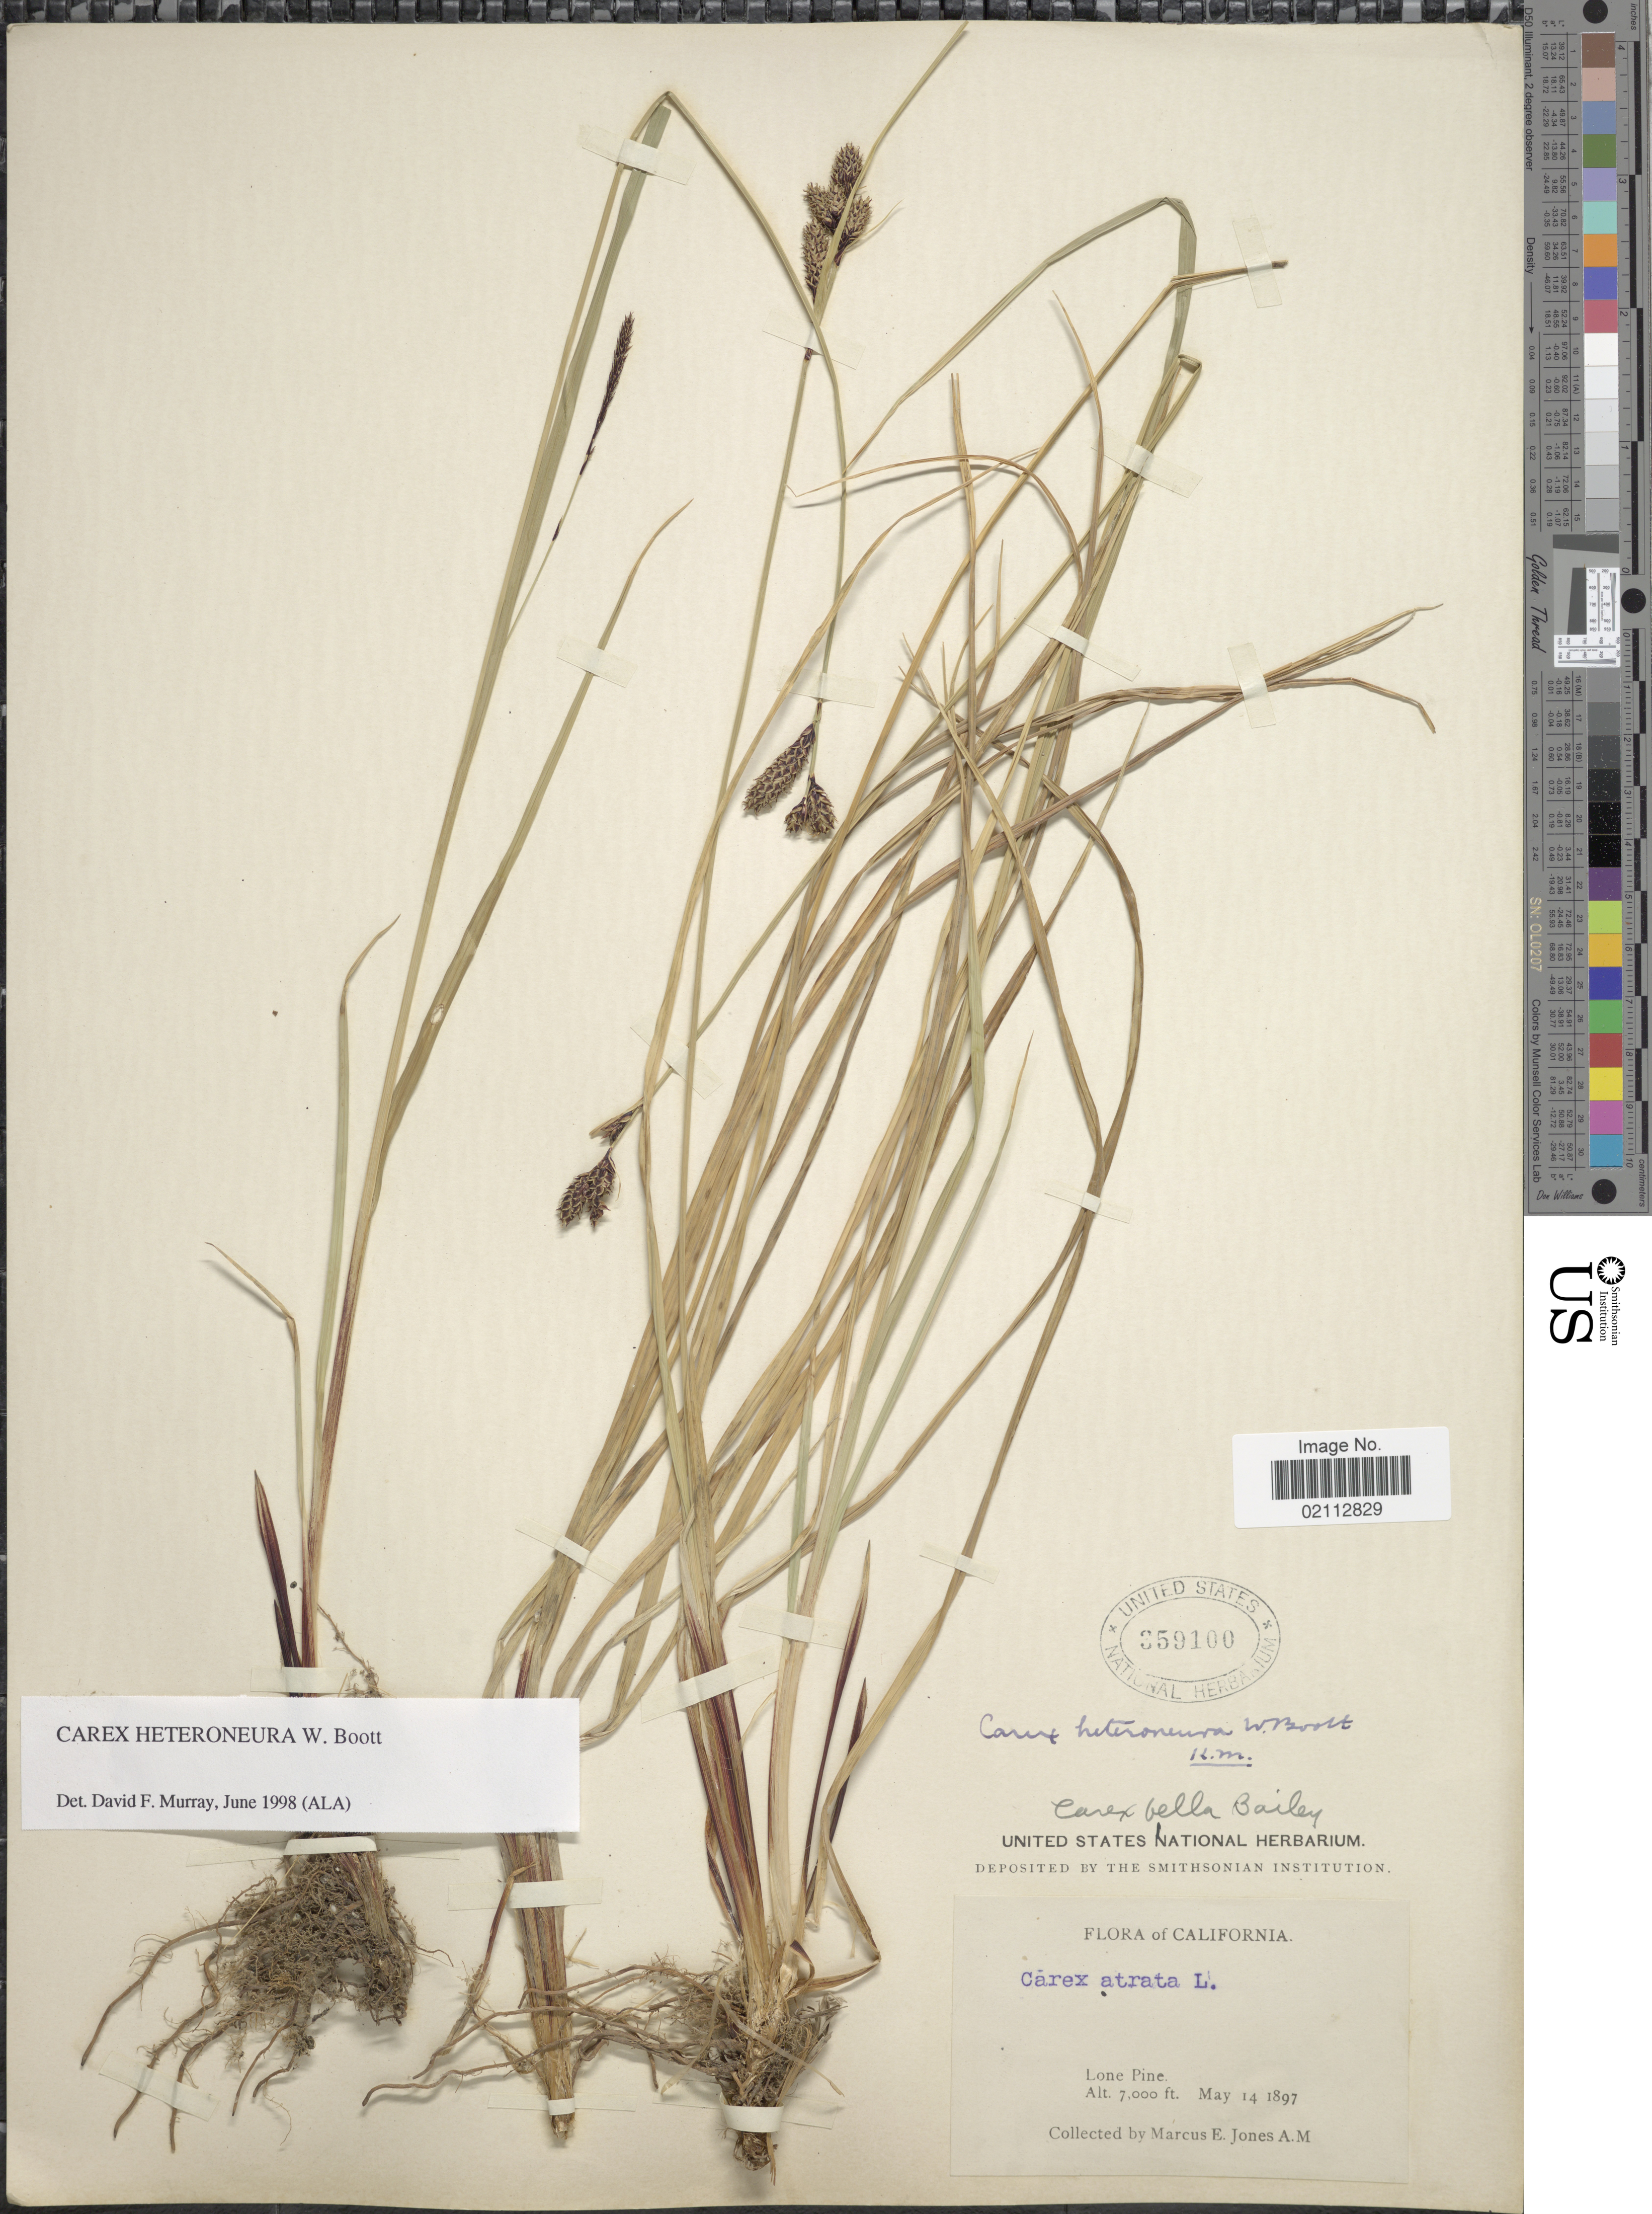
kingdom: Plantae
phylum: Tracheophyta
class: Liliopsida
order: Poales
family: Cyperaceae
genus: Carex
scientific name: Carex heteroneura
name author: S. Watson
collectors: M. E. Jones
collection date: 1897-05-14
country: United States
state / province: California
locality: Lone Pine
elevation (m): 2134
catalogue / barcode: US 359100